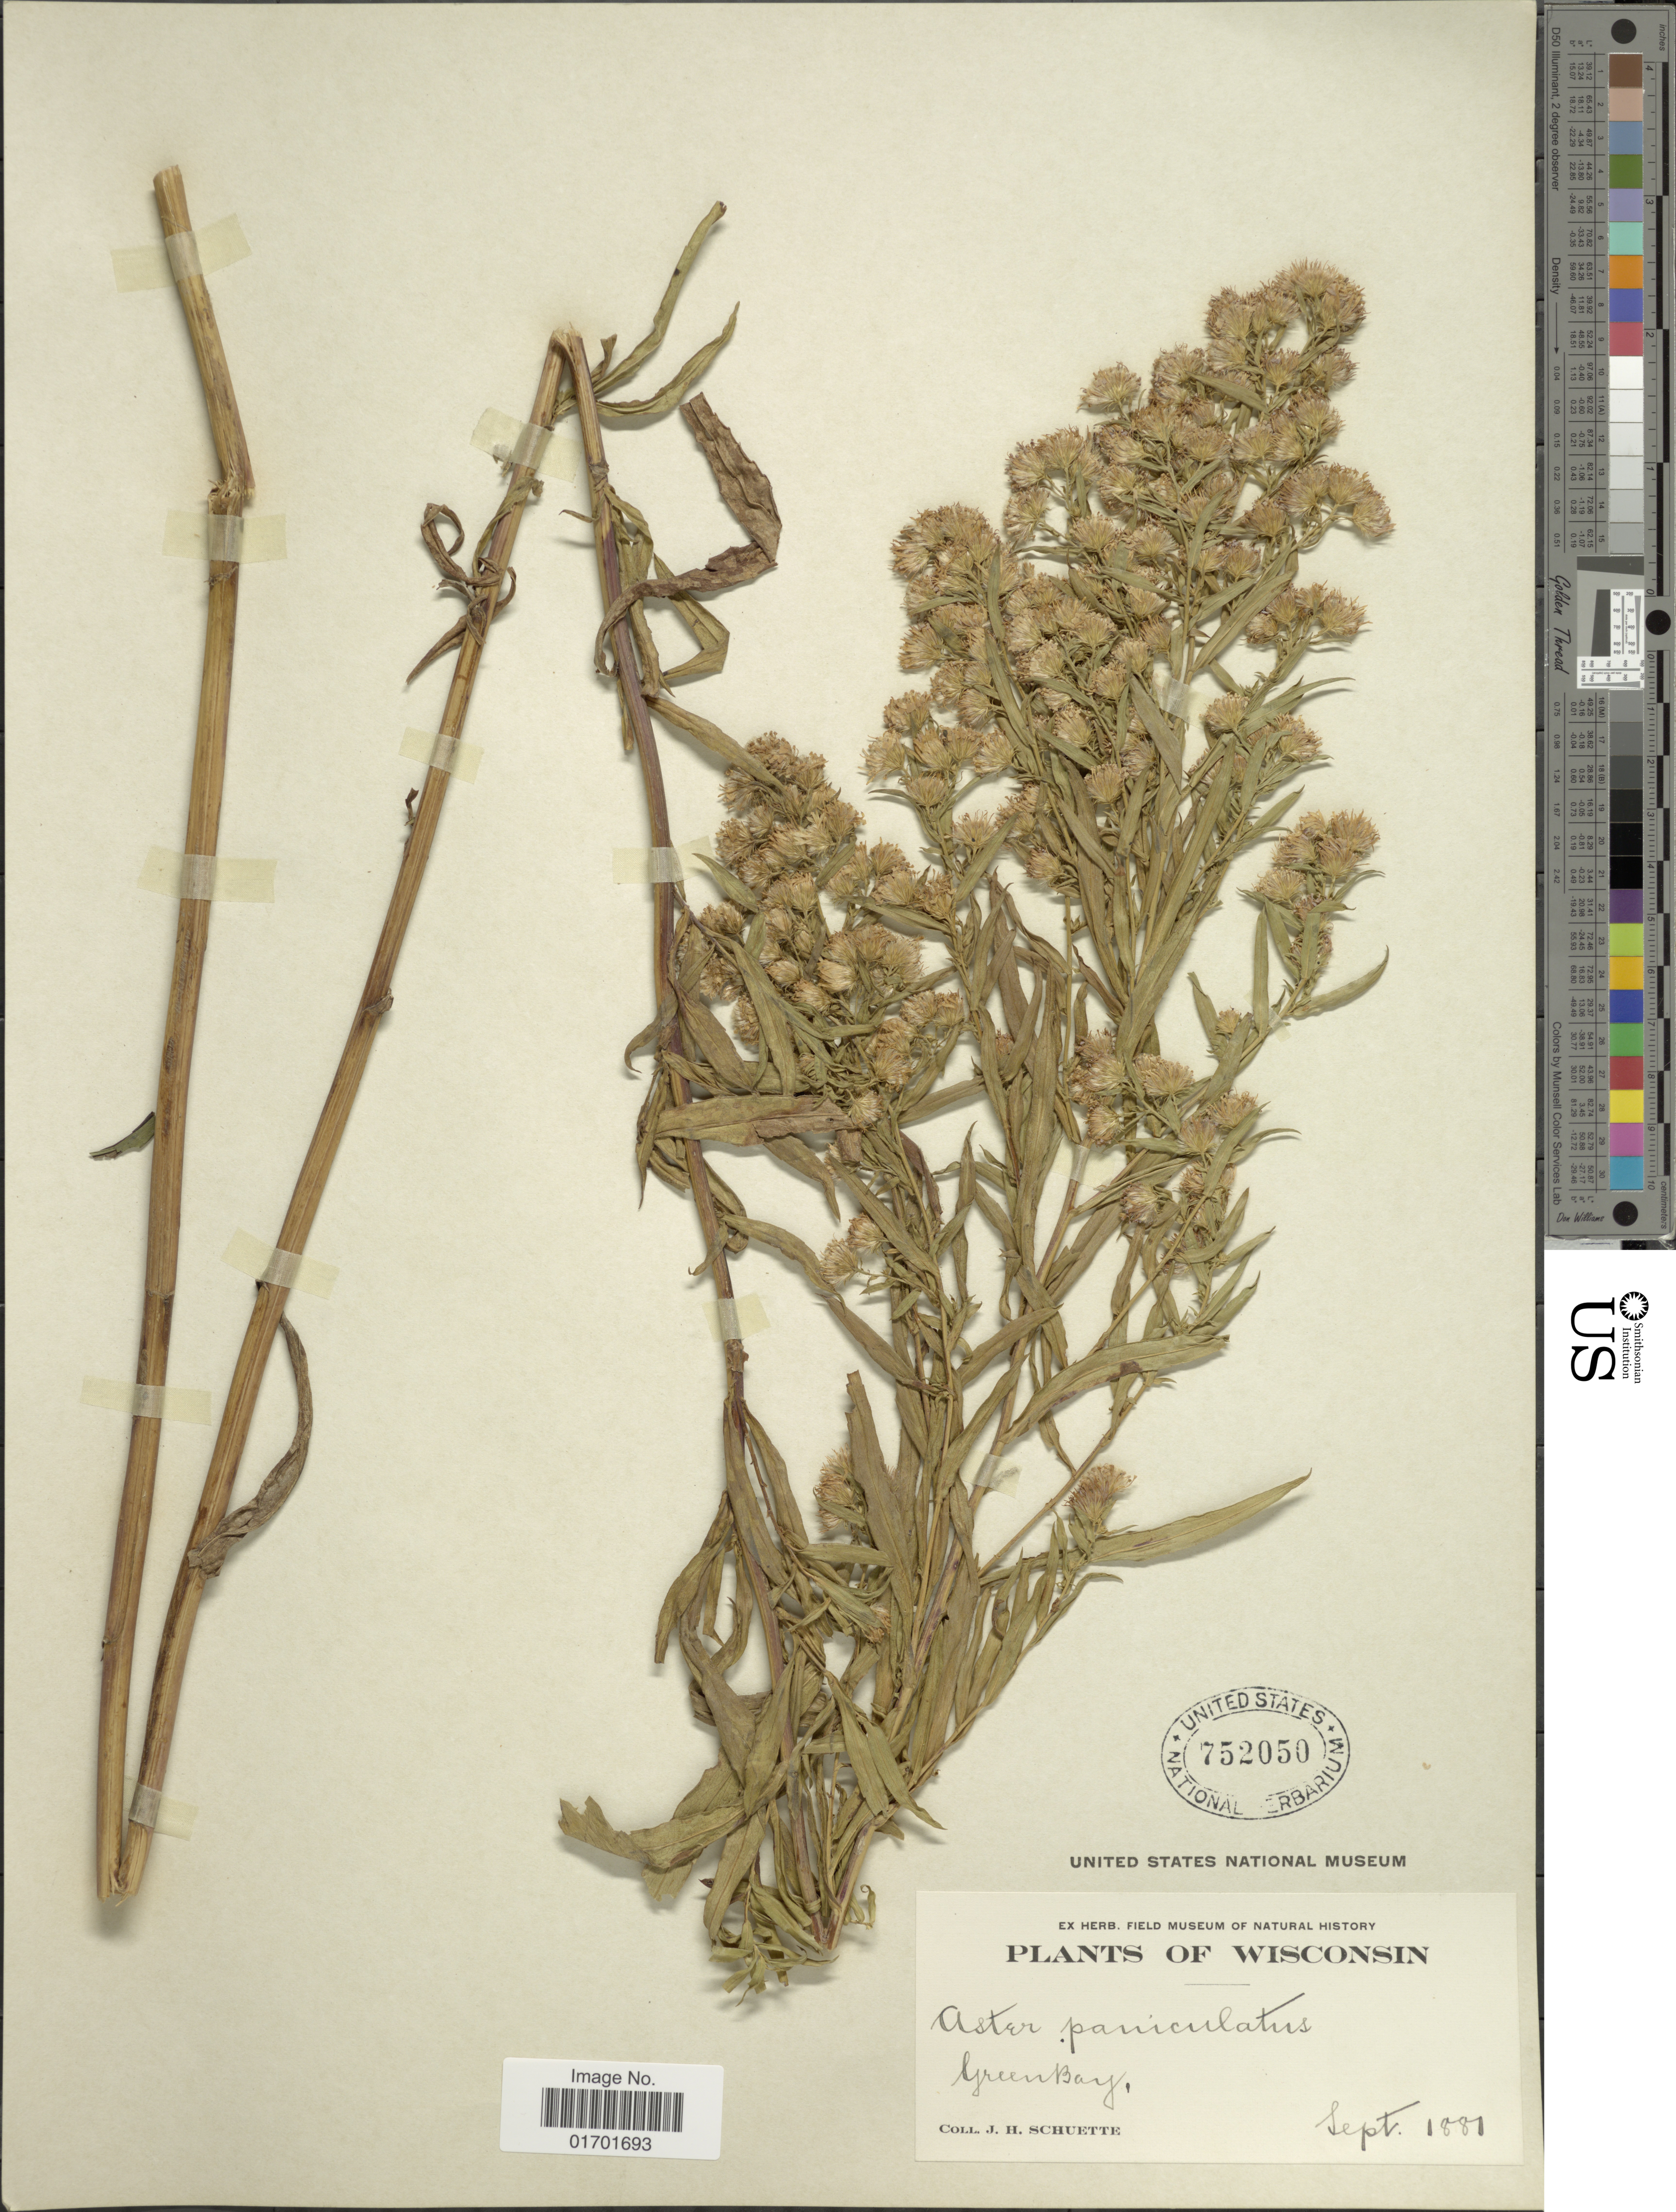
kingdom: Plantae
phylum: Tracheophyta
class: Magnoliopsida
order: Asterales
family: Asteraceae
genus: Symphyotrichum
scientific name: Symphyotrichum lanceolatum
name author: (Willd.) G.L. Nesom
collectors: J. H. Schuette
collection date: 1881-09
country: United States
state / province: Wisconsin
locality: Green Bay.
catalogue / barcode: US 752050